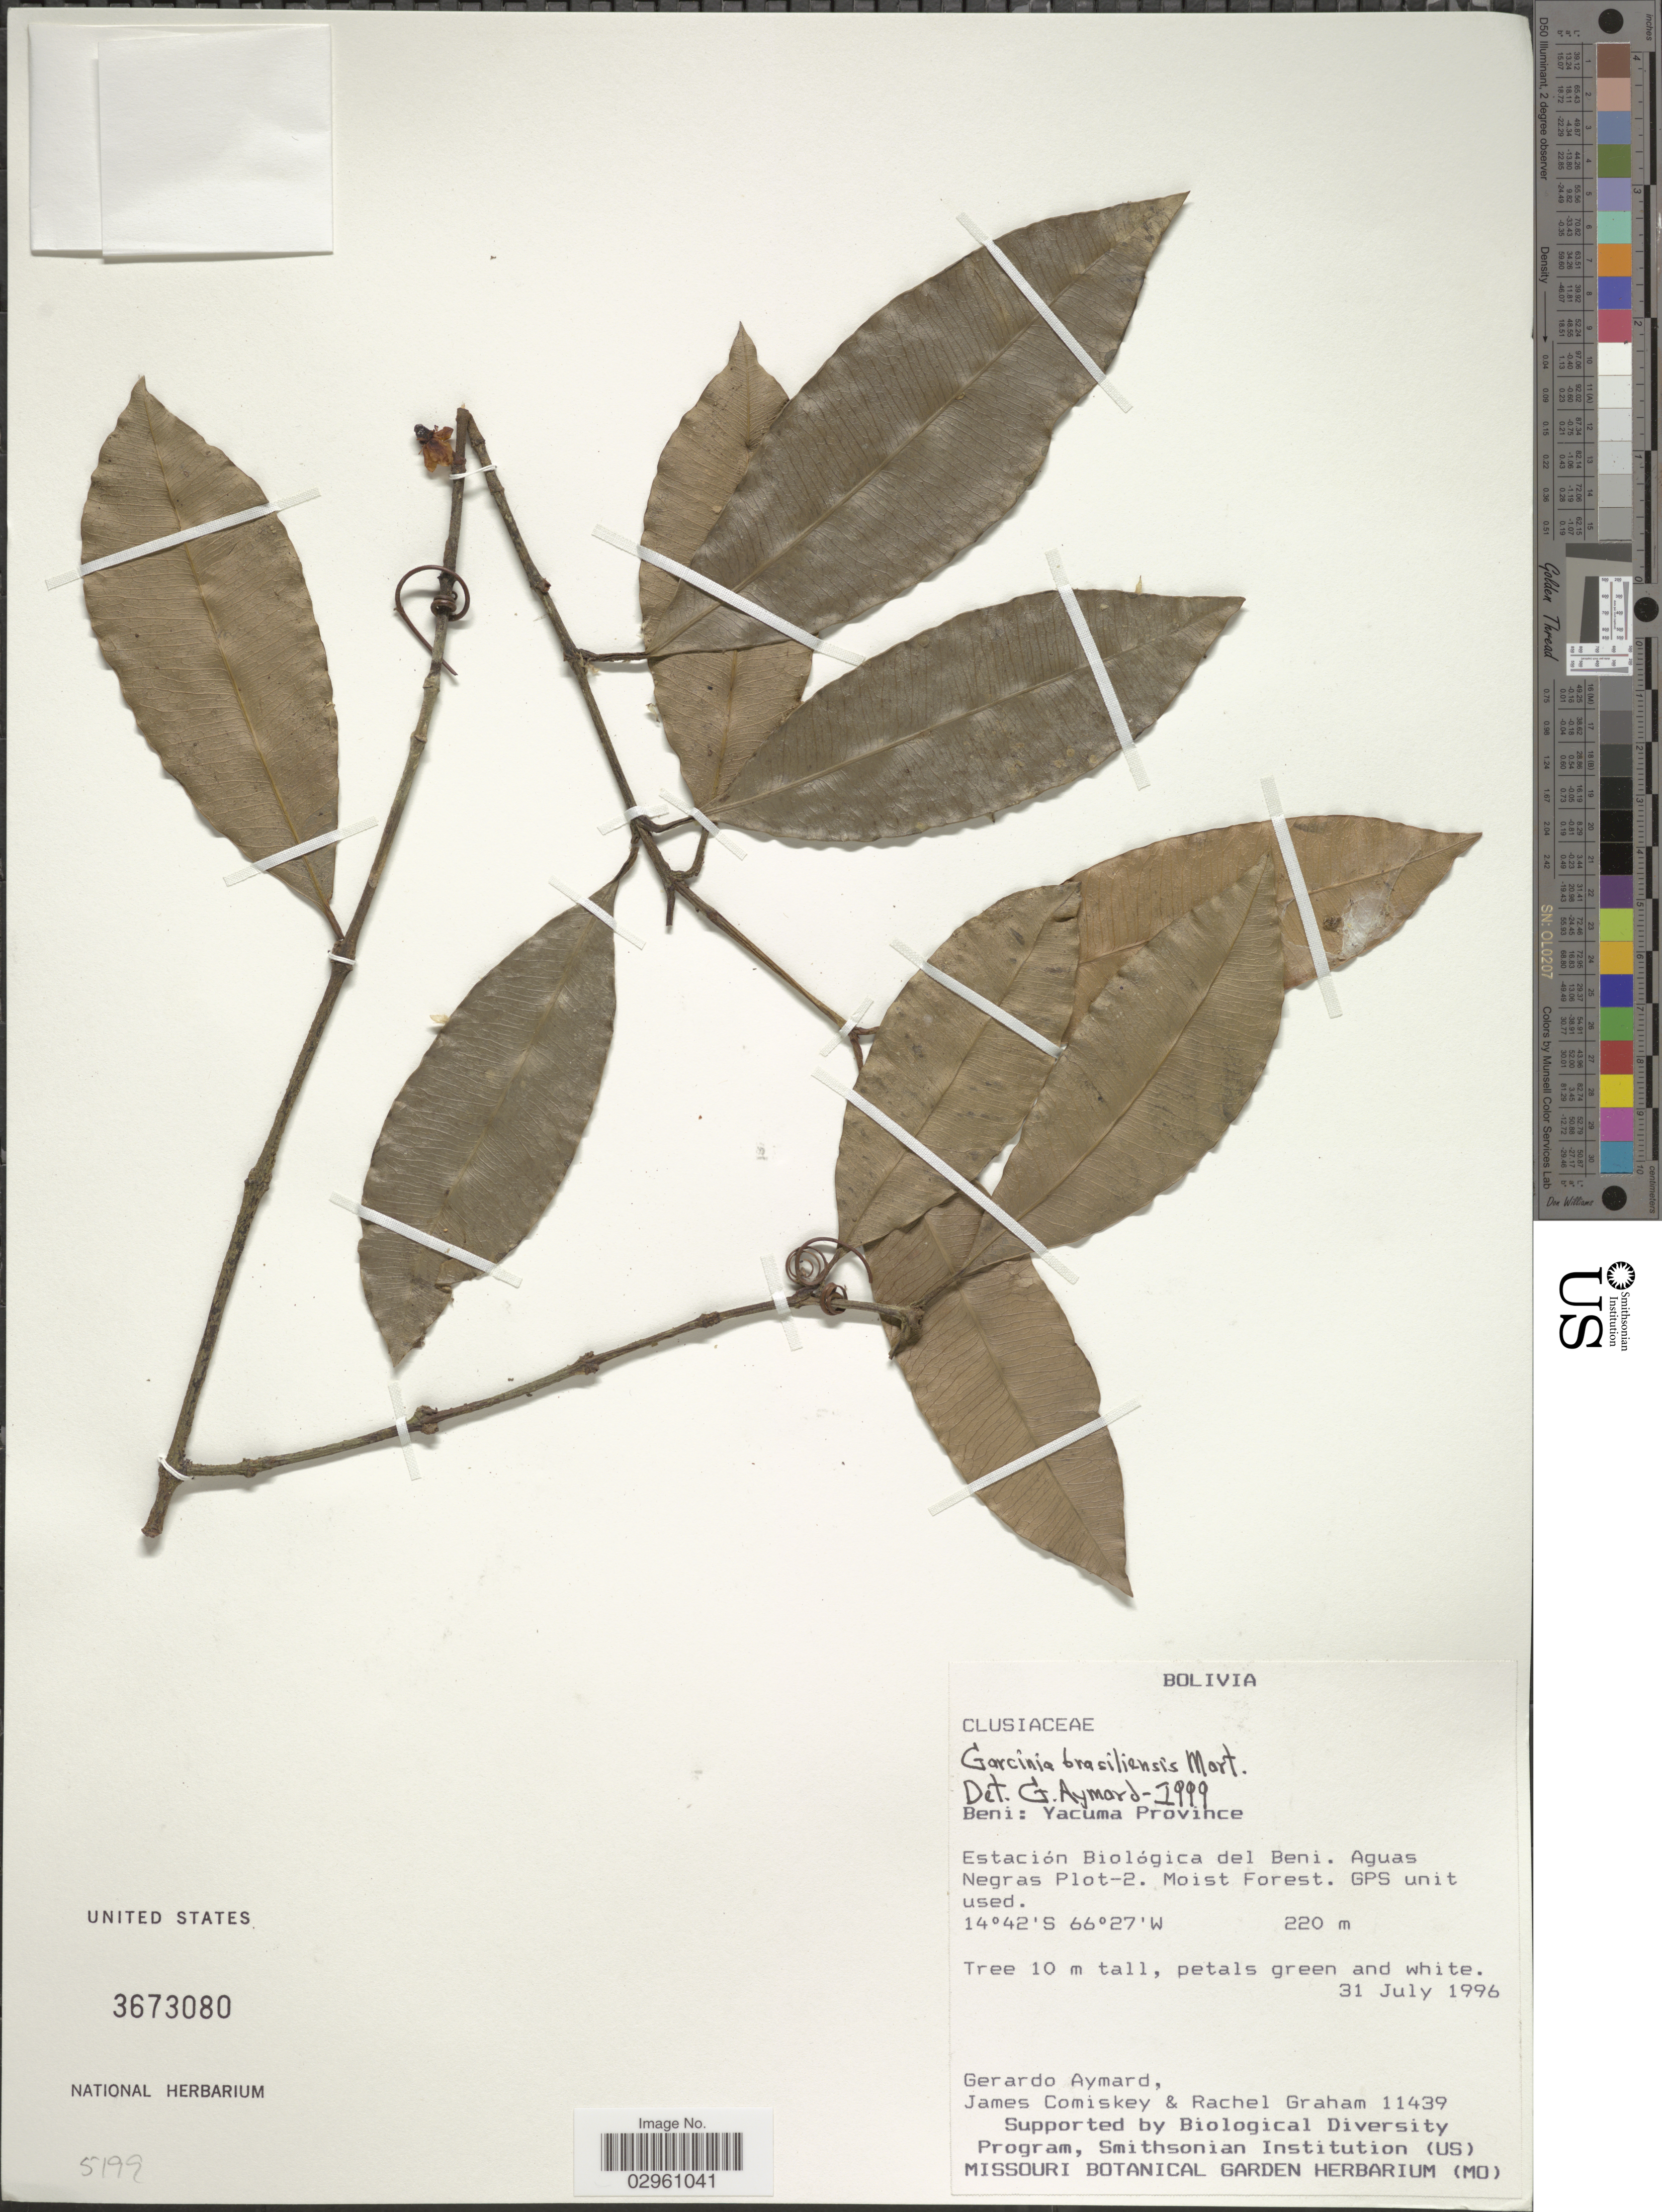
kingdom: Plantae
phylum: Tracheophyta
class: Magnoliopsida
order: Malpighiales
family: Clusiaceae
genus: Garcinia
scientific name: Garcinia brasiliensis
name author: Mart.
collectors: G. A. Aymard, J. A. Comiskey & R. Graham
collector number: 11439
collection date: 1996-07-31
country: Bolivia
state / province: Beni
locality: Yacuma Province. Estación Biologica del Beni. Aguas Negras Plot-2.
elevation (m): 220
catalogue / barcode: US 3673080